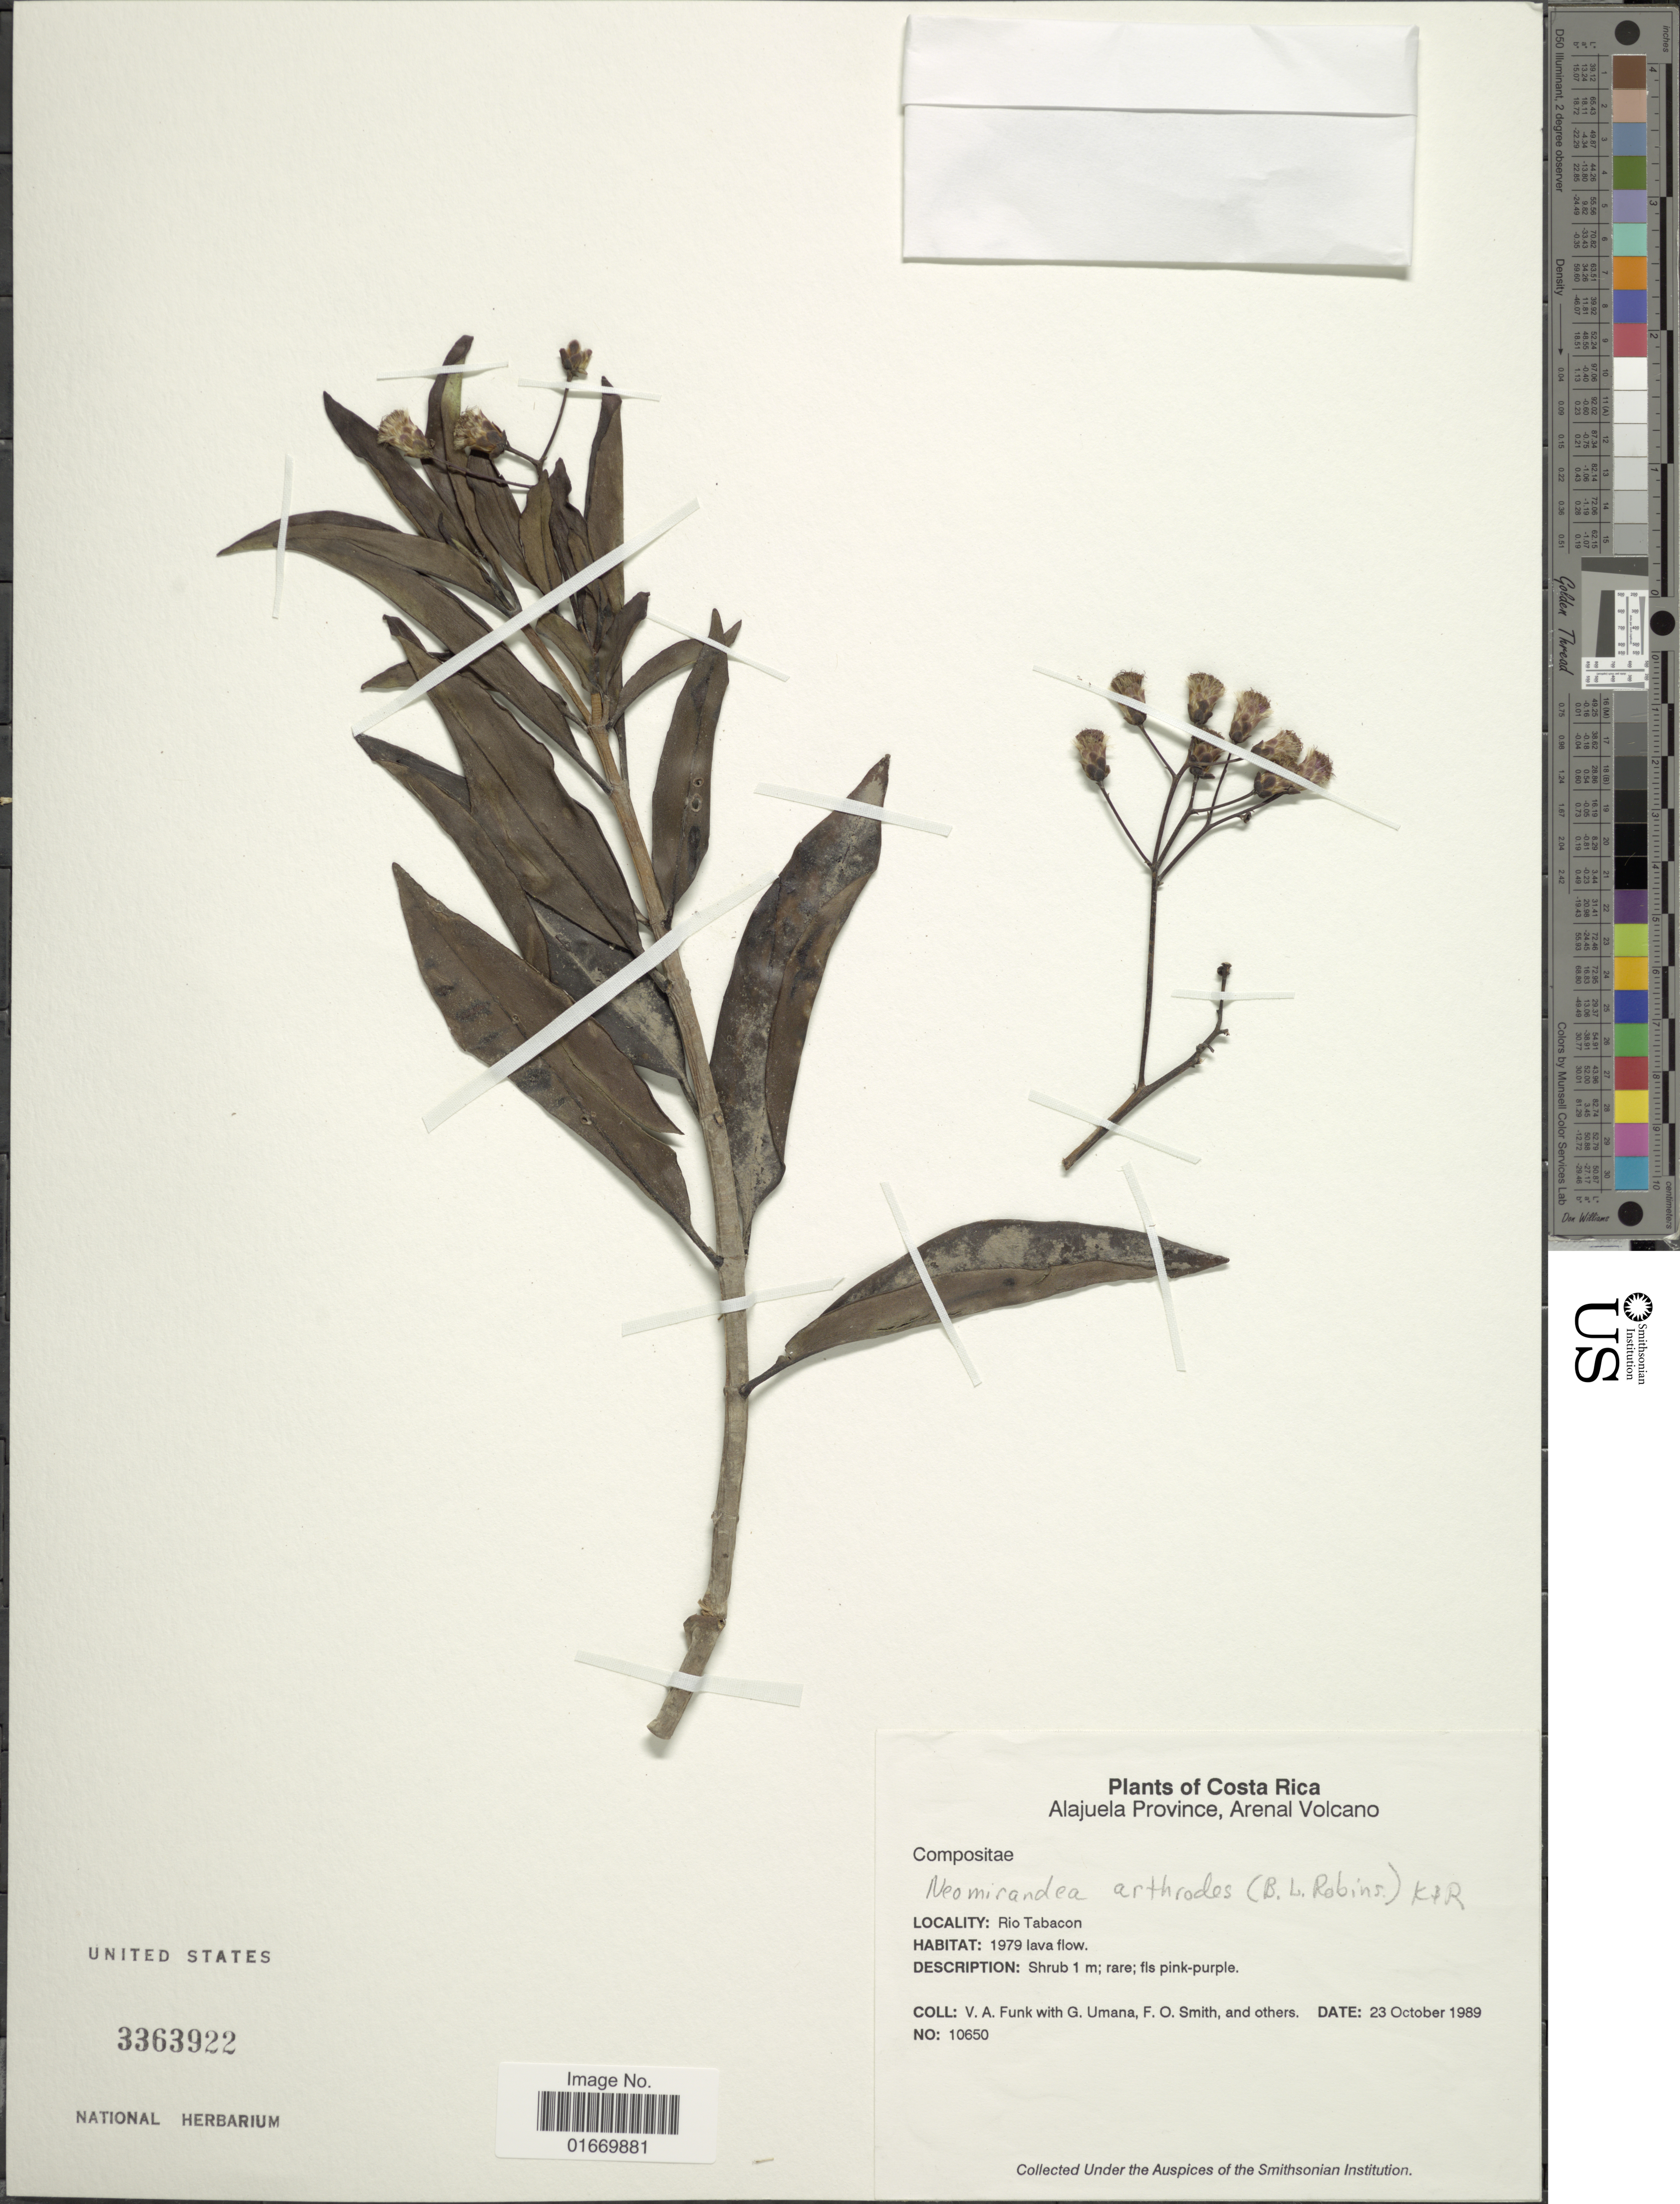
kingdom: Plantae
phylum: Tracheophyta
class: Magnoliopsida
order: Asterales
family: Asteraceae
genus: Neomirandea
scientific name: Neomirandea arthodes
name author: (B.L. Rob.) R.M. King & H. Rob.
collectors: V. Funk, G. Umana, F. Smith & et al.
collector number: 10650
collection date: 1989-10-23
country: Costa Rica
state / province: Alajuela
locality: Arenal Volcano, Rio Tabacon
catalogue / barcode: US 3363922